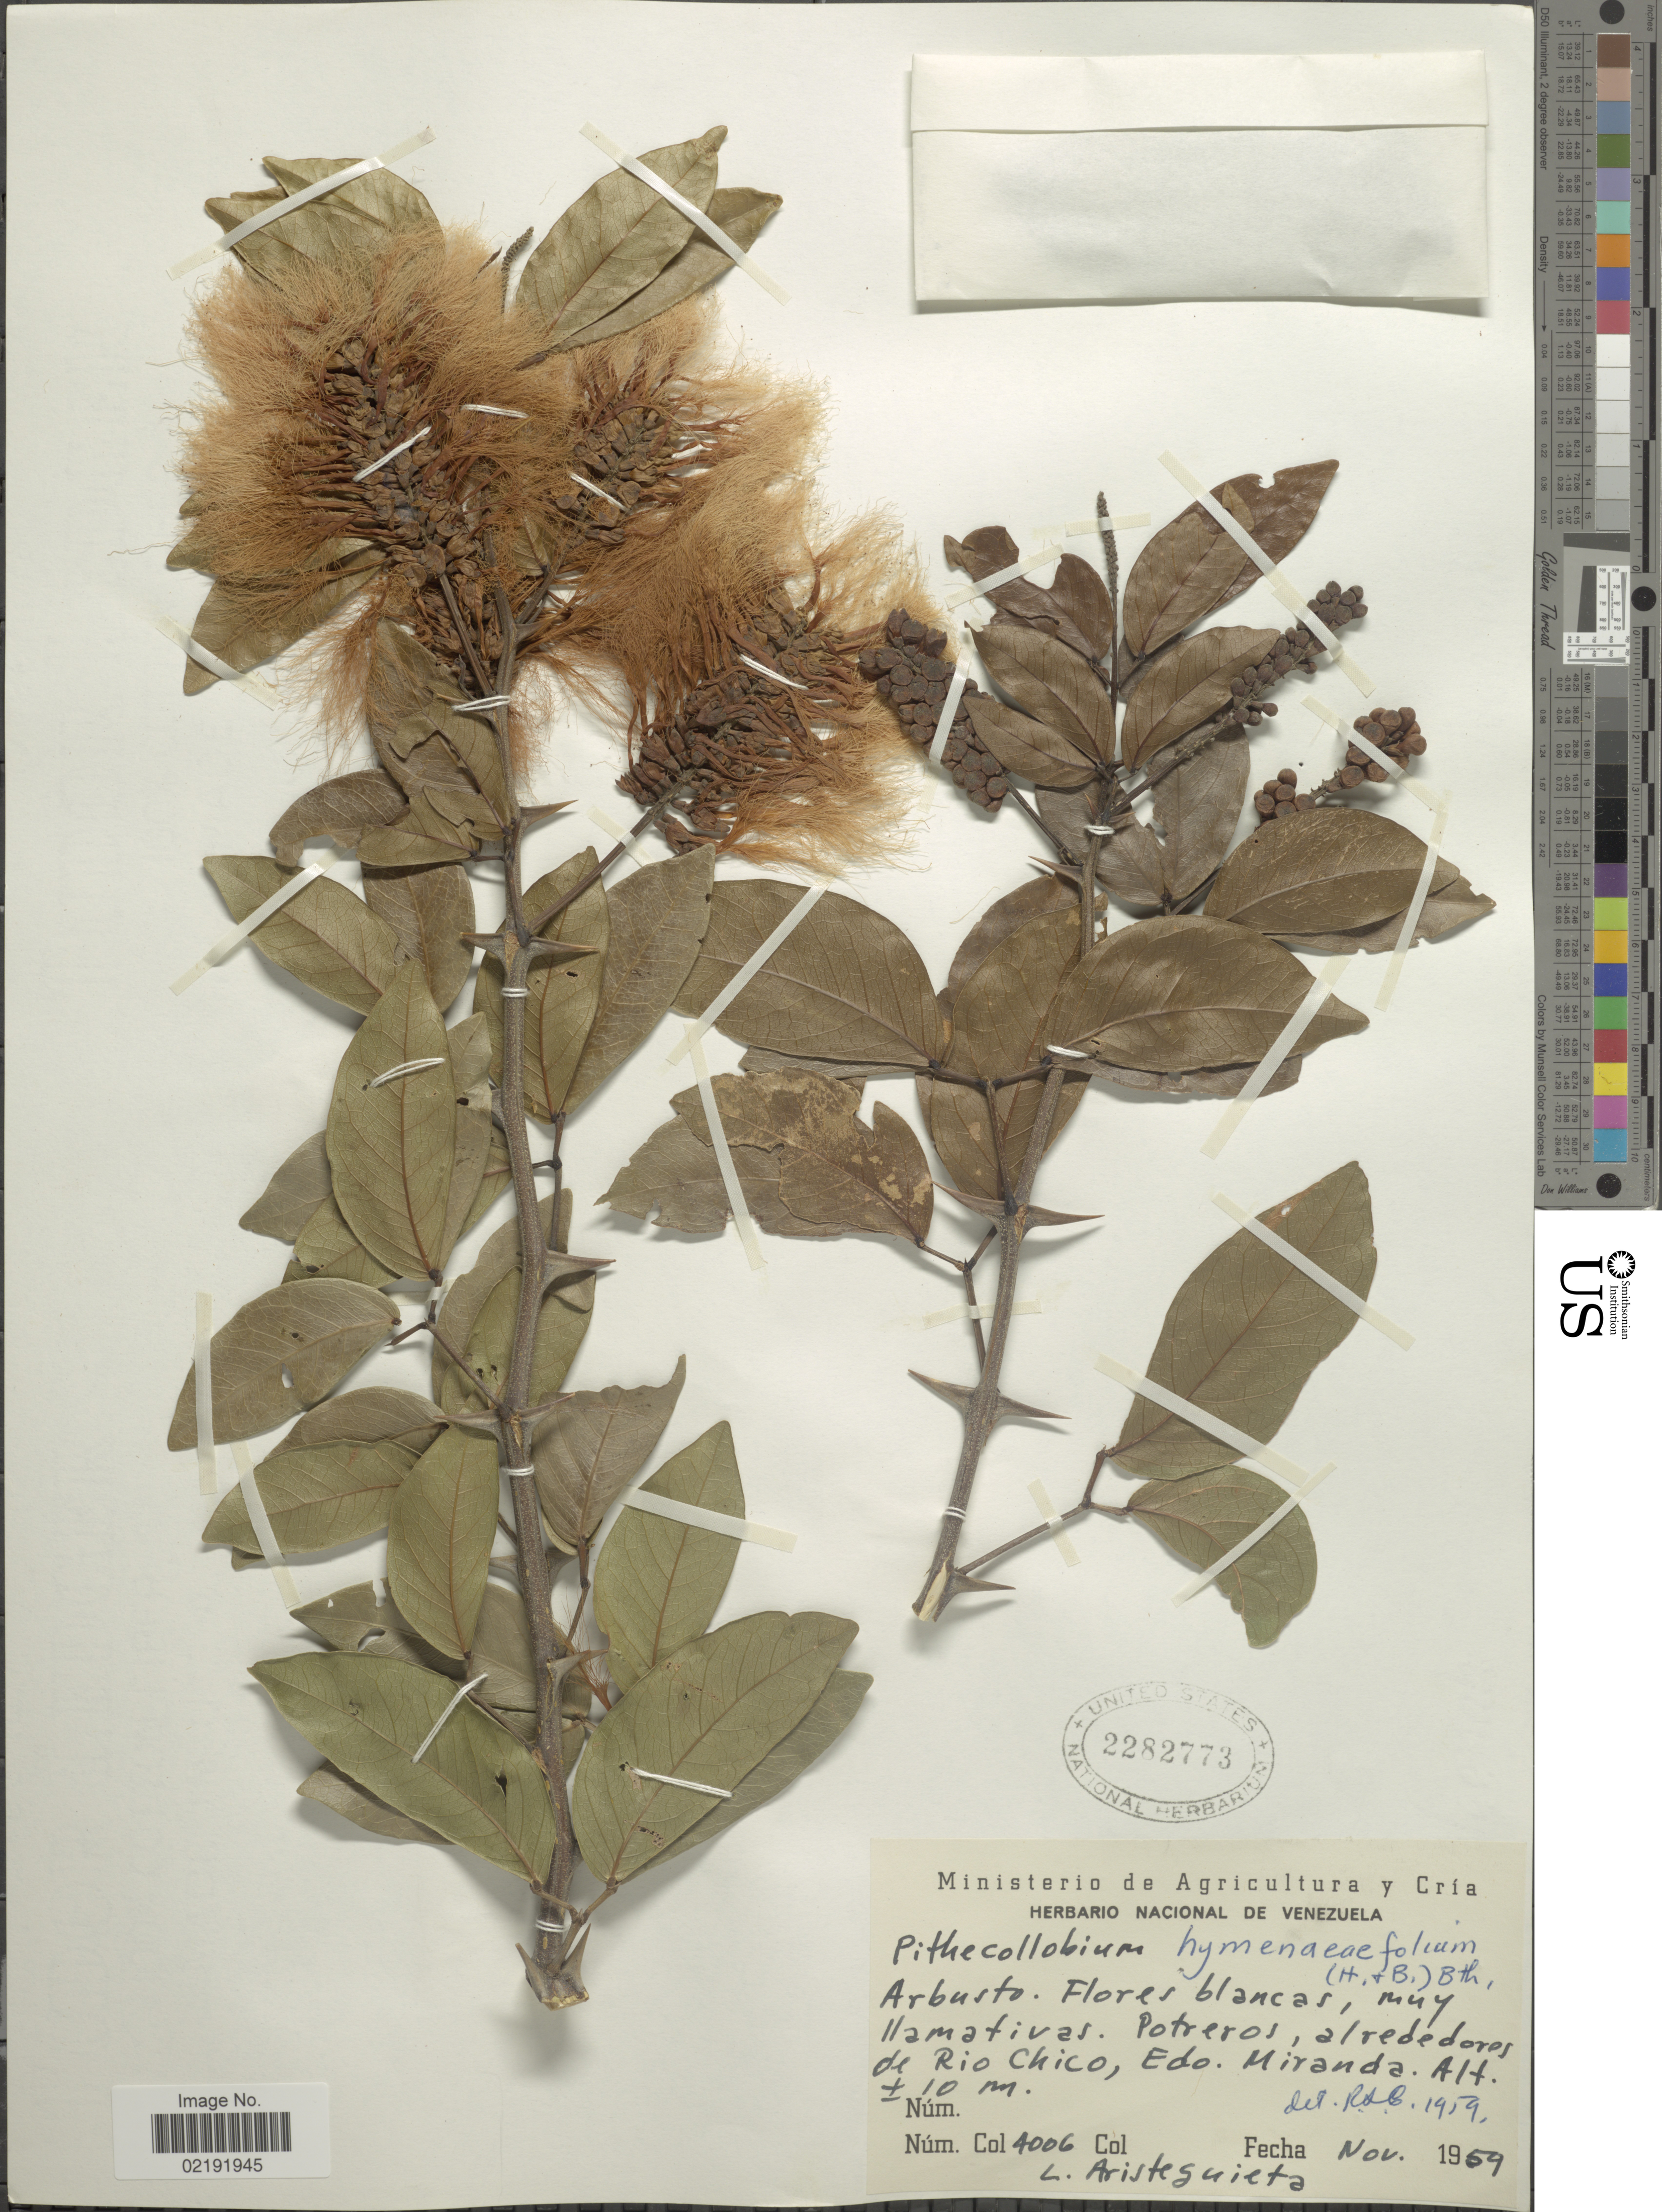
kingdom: Plantae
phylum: Tracheophyta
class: Magnoliopsida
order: Fabales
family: Fabaceae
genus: Pithecellobium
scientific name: Pithecellobium hymenaeifolium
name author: (Humb. & Bonpl. ex Willd.) Benth.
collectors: L. Aristeguieta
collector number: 4006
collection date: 1959-11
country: Venezuela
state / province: Miranda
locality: Potreros, alrededores de Rio Chico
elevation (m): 10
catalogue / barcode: US 2282773